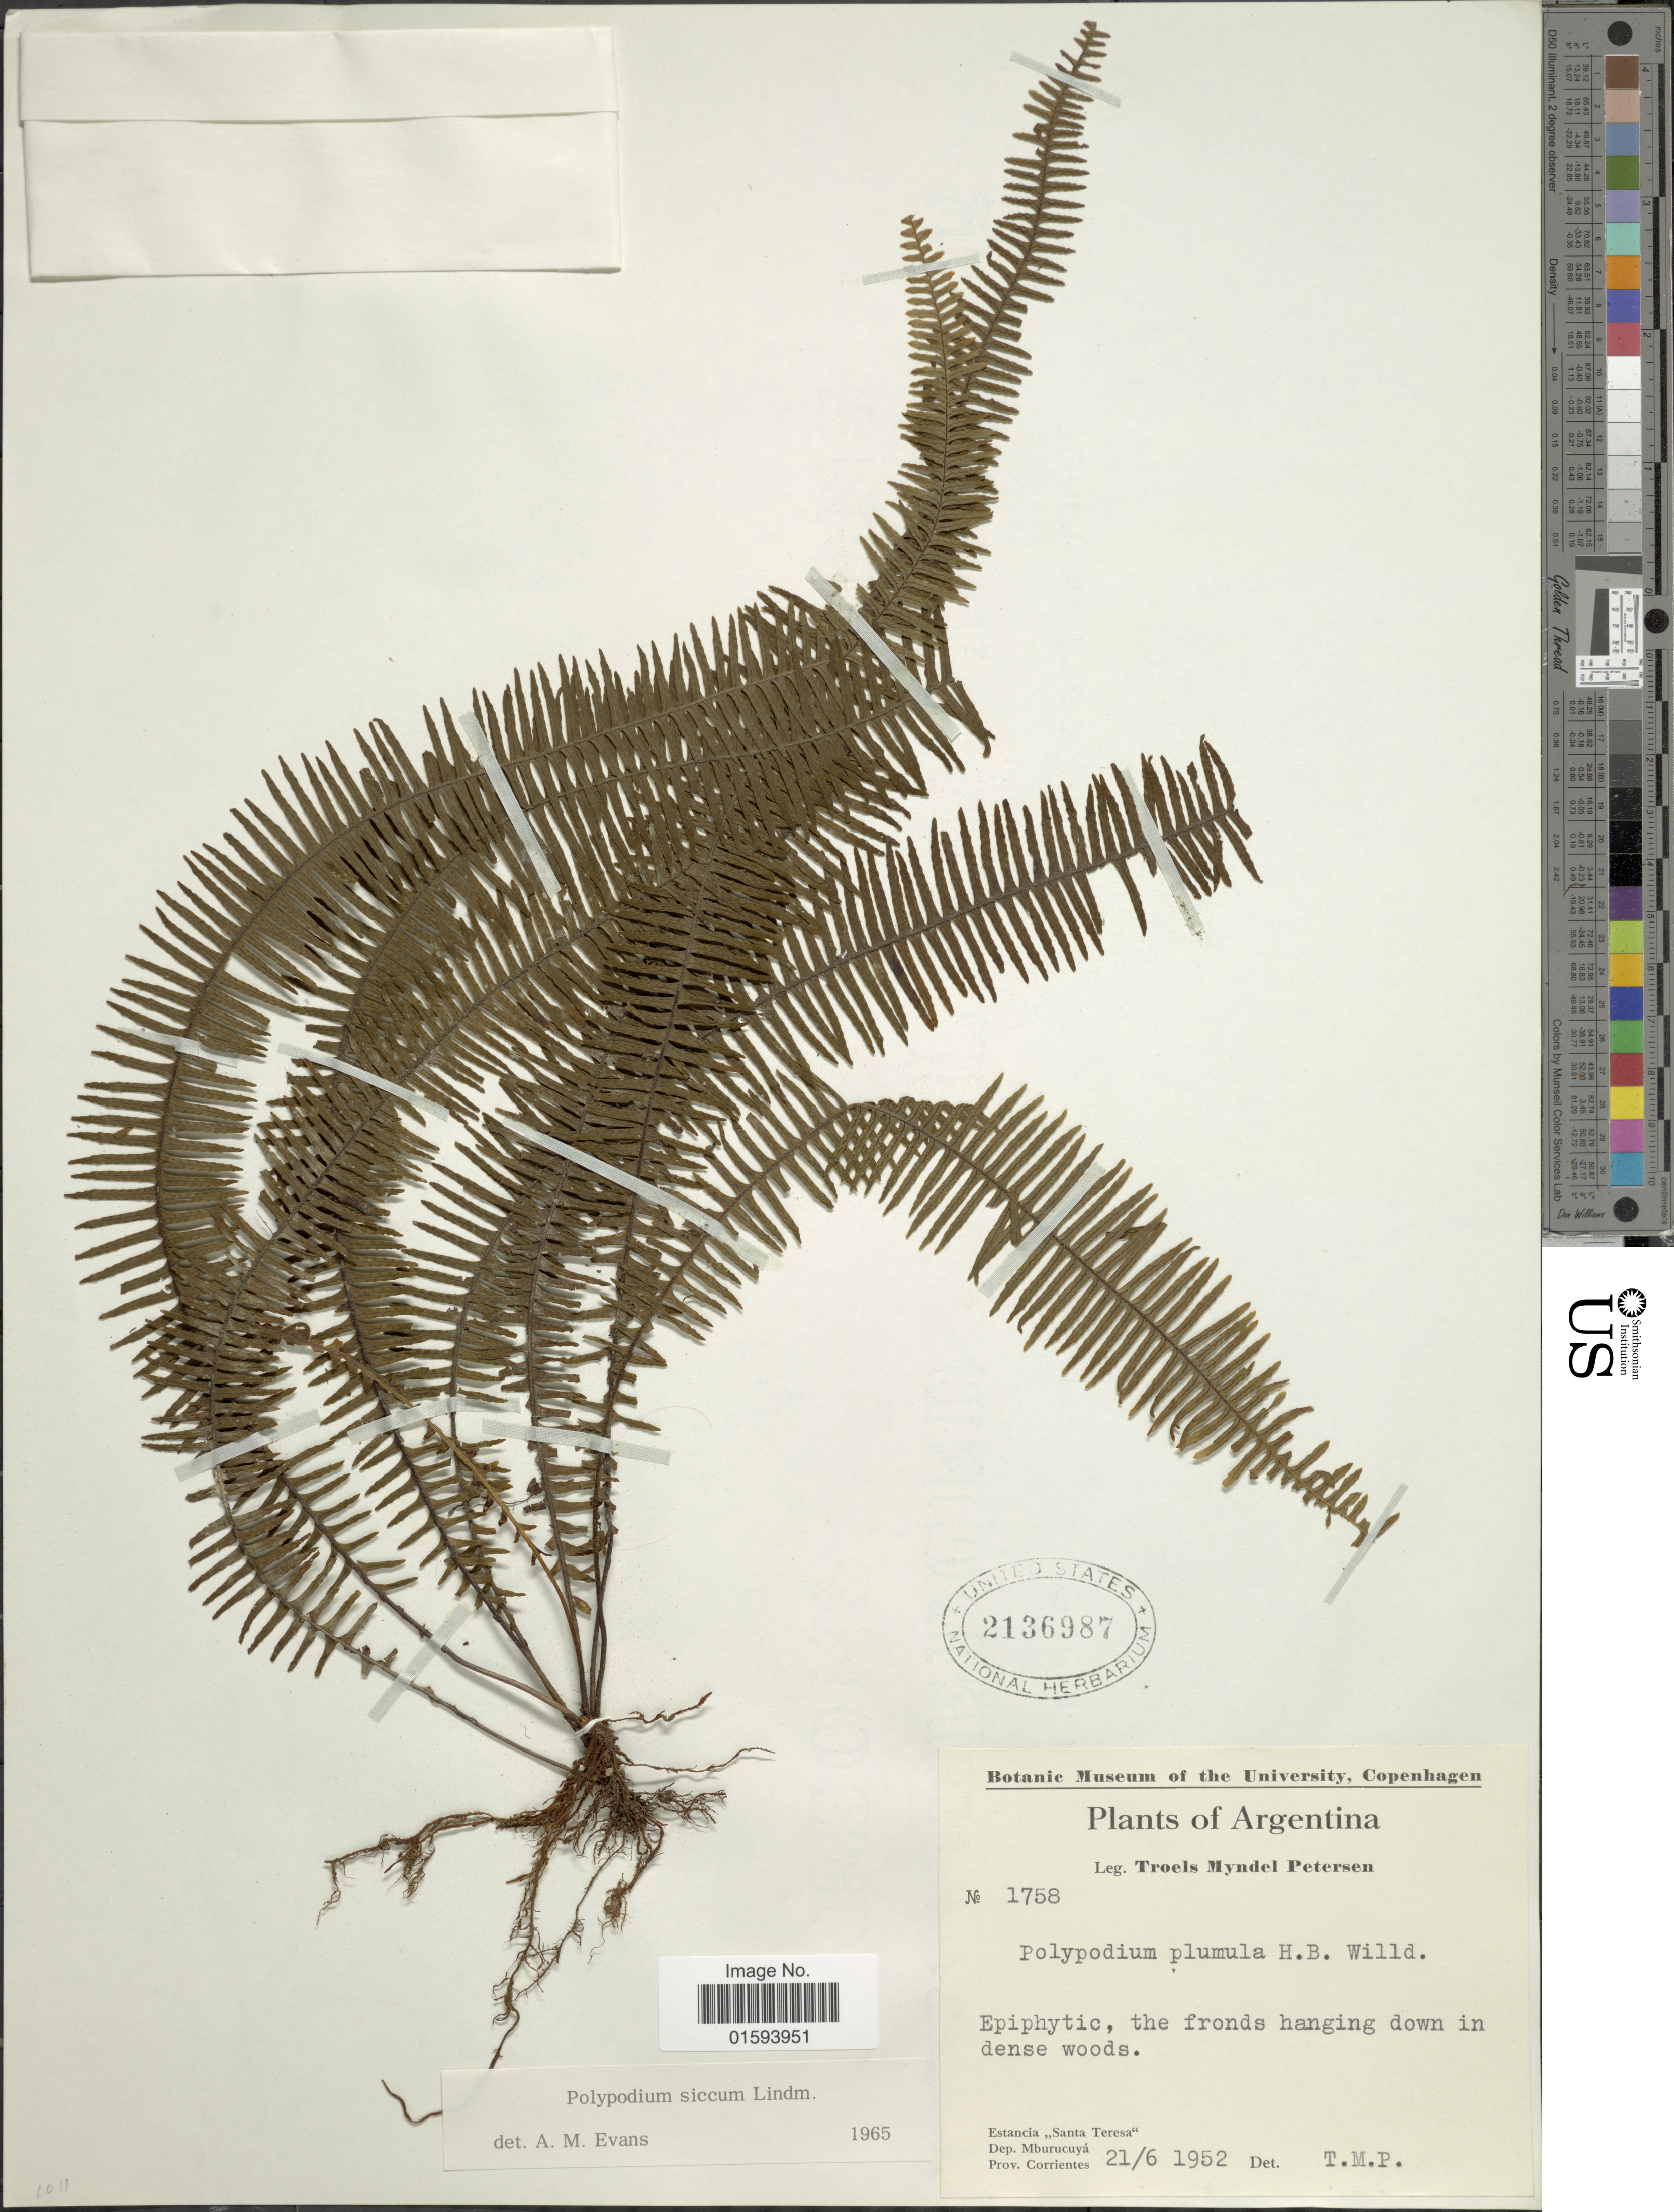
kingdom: Plantae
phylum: Tracheophyta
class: Polypodiopsida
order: Polypodiales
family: Polypodiaceae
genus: Pecluma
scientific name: Pecluma sicca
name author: (Lindm.) Price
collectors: T. M. Petersen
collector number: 1758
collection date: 1952-06-21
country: Argentina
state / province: Corrientes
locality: Estancia "Santa Teresa", Dep. Mburucuya, Prov. Corrientes.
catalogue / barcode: US 2136987